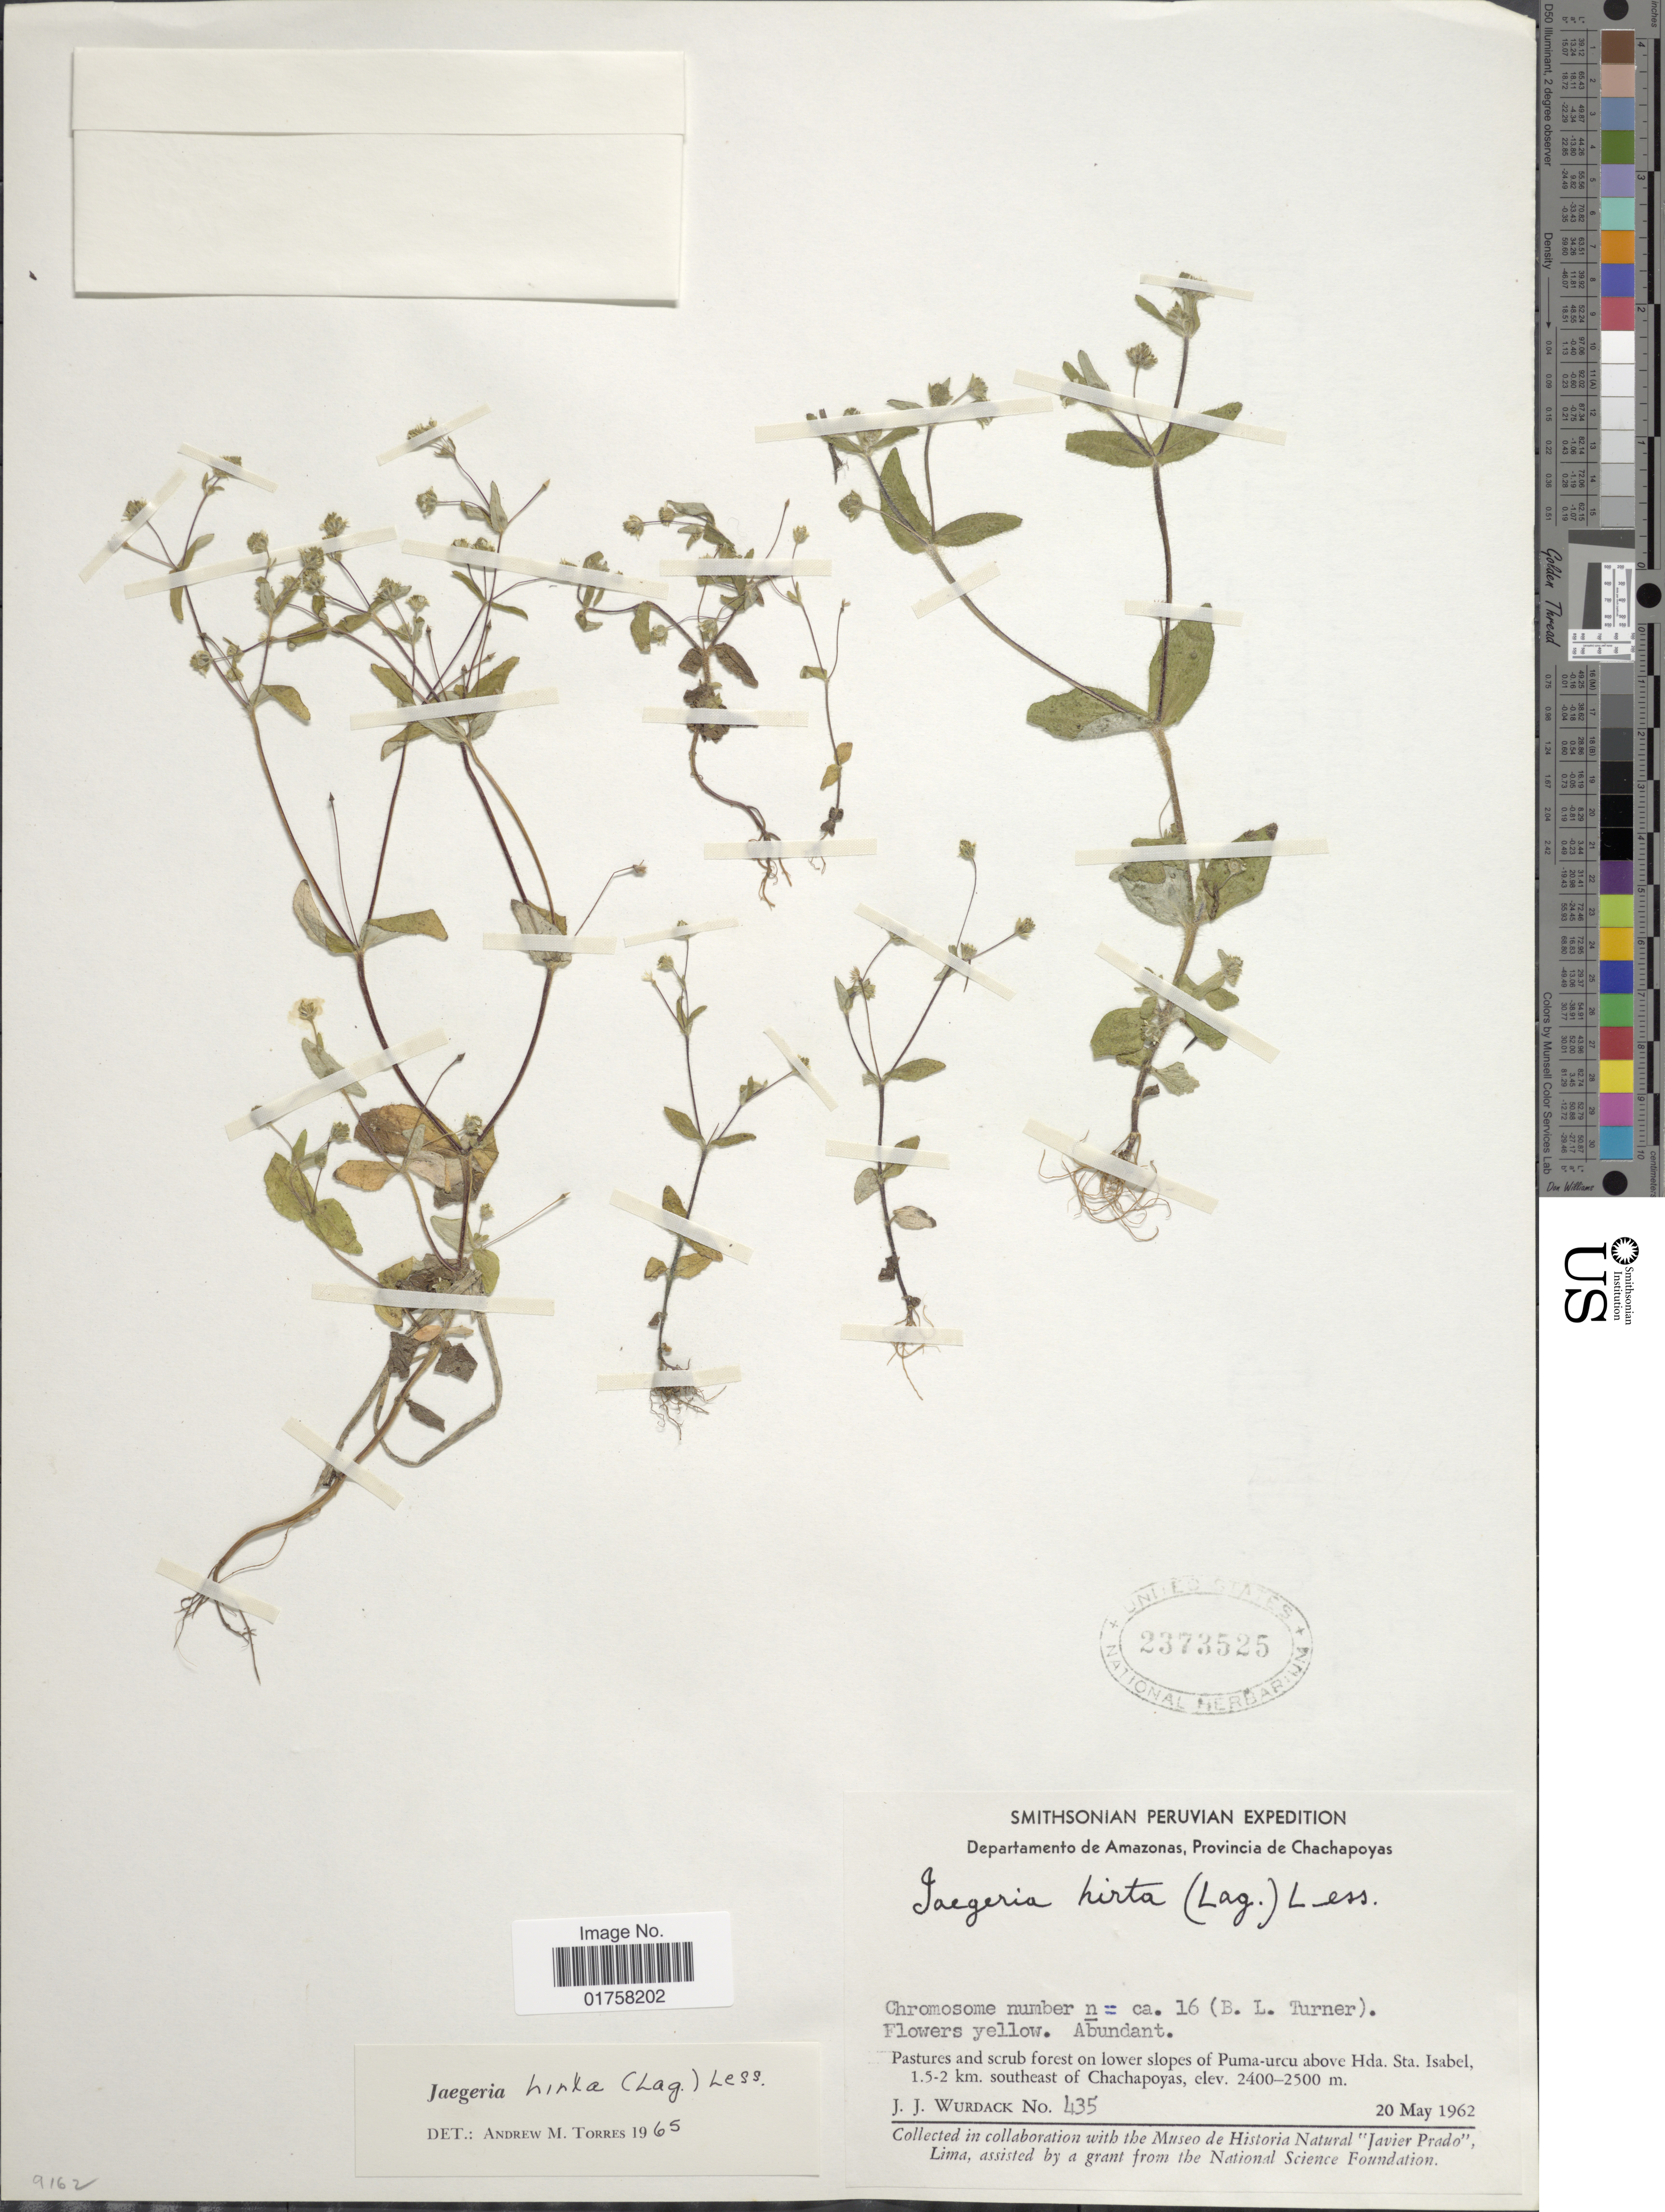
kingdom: Plantae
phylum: Tracheophyta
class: Magnoliopsida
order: Asterales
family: Asteraceae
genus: Jaegeria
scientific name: Jaegeria hirta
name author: (Lag.) Less.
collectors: J. J. Wurdack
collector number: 435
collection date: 1962-05-20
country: Peru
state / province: Amazonas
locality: Provincia de Chachapoyas, Pastures and scrub forest on lower slopes of Puma-urcu above Hda. Sta. Isabel, 1.5-2 km. southeast of Chachapoyas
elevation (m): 2400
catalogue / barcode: US 2373525